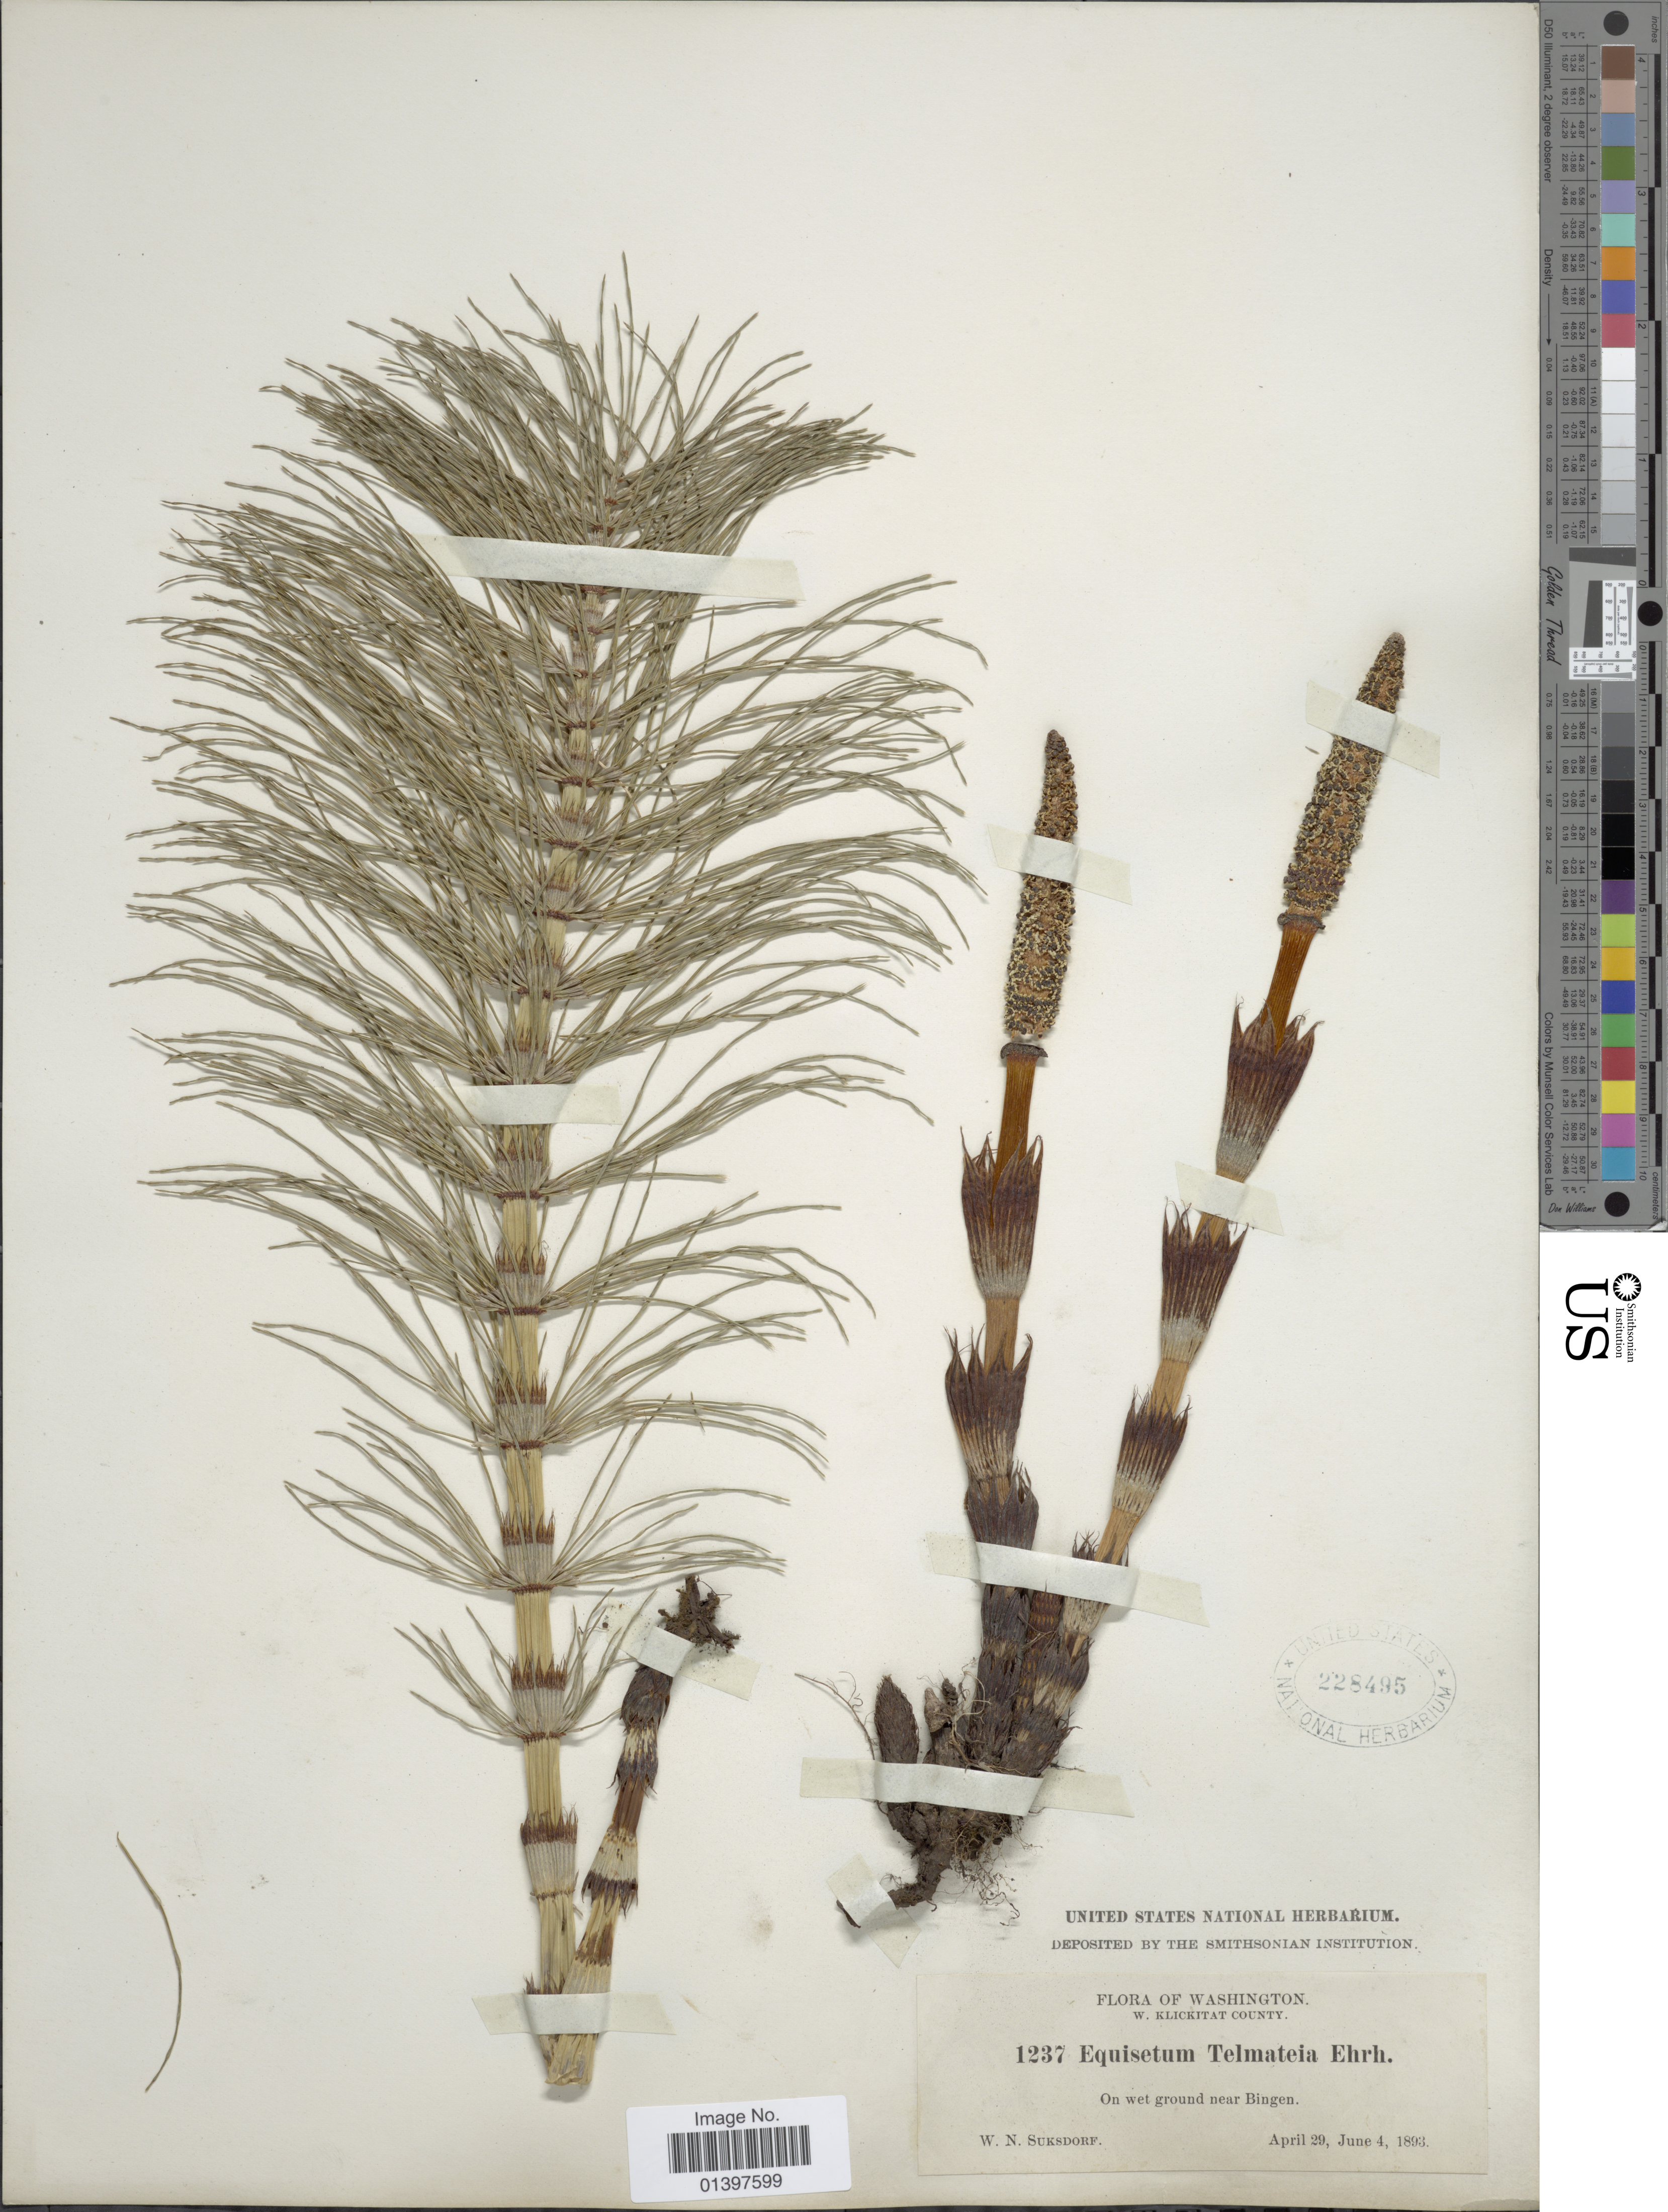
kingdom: Plantae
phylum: Tracheophyta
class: Polypodiopsida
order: Equisetales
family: Equisetaceae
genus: Equisetum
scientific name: Equisetum telmateia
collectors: W. N. Suksdorf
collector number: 1237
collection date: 1893-04-29/1893-06-04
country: United States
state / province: Washington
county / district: Klickitat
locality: W. Klickitat County, on wet ground near Bingen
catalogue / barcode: US 228495